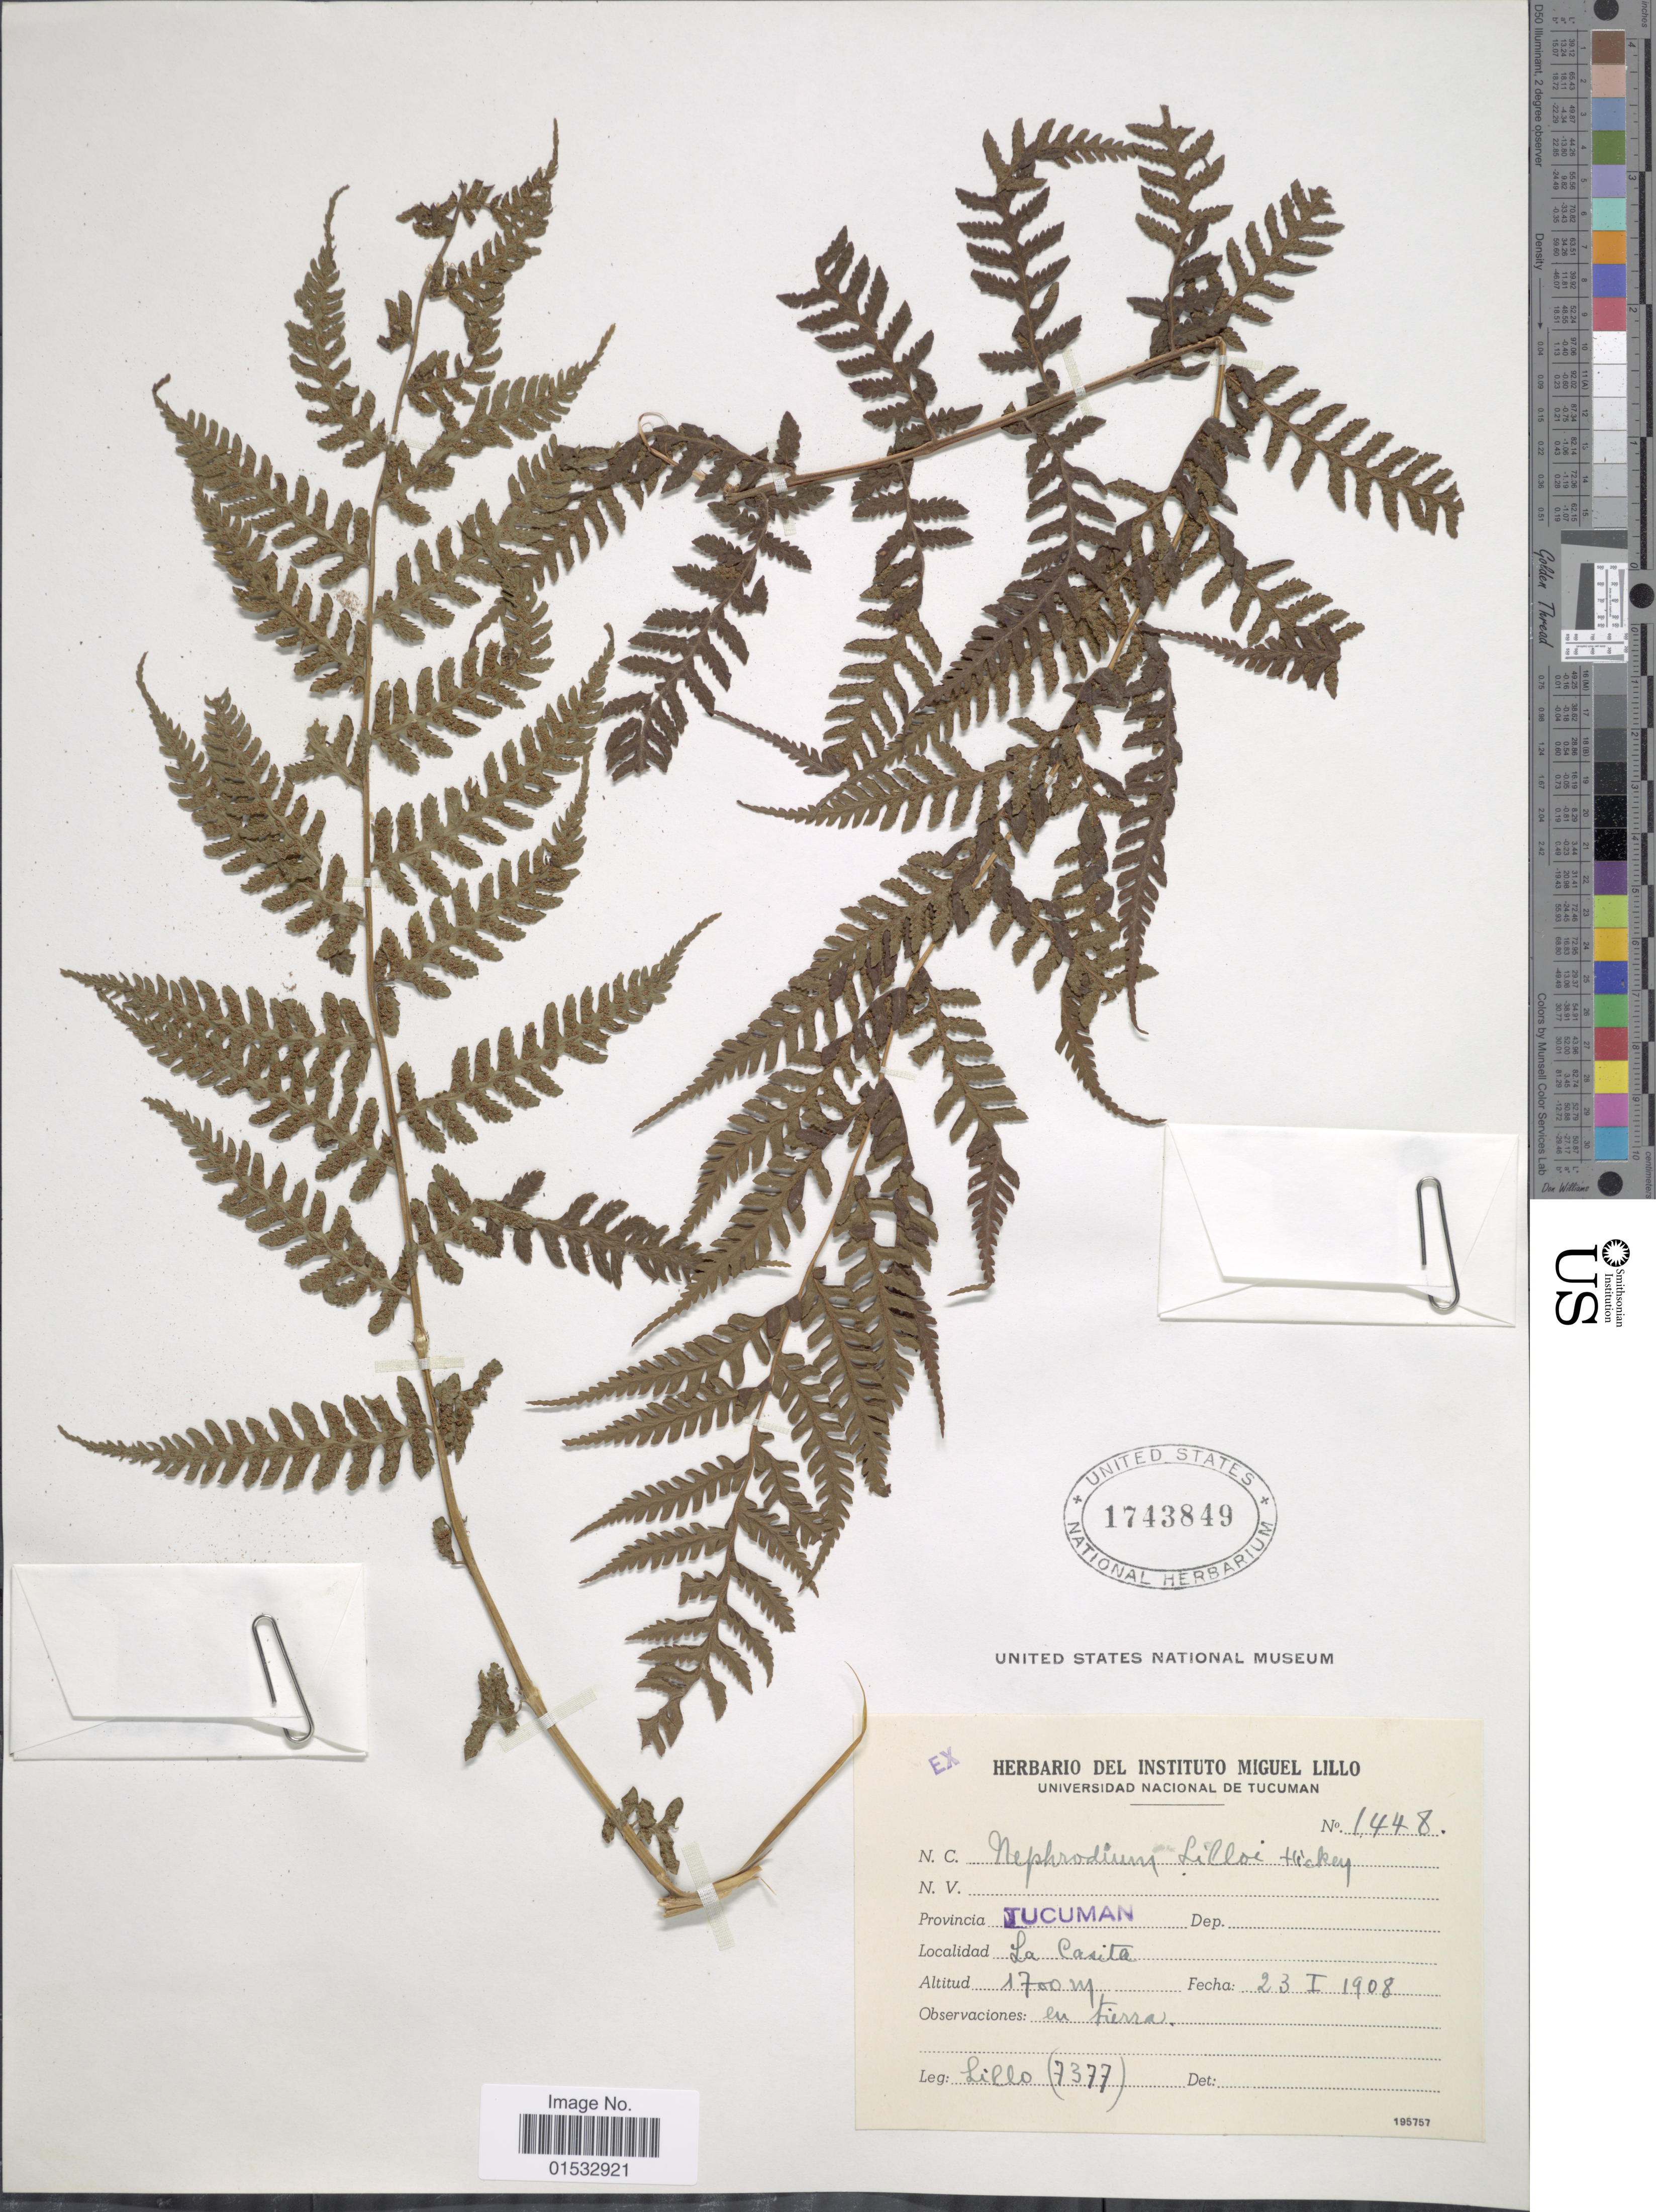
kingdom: Plantae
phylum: Tracheophyta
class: Polypodiopsida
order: Polypodiales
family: Athyriaceae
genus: Diplazium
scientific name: Diplazium lilloi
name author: (Hicken) R.M. Tryon & A.F. Tryon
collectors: -. Lillo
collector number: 7377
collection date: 1908-01-23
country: Argentina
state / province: Tucuman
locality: La Casita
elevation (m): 1700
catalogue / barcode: US 1743849